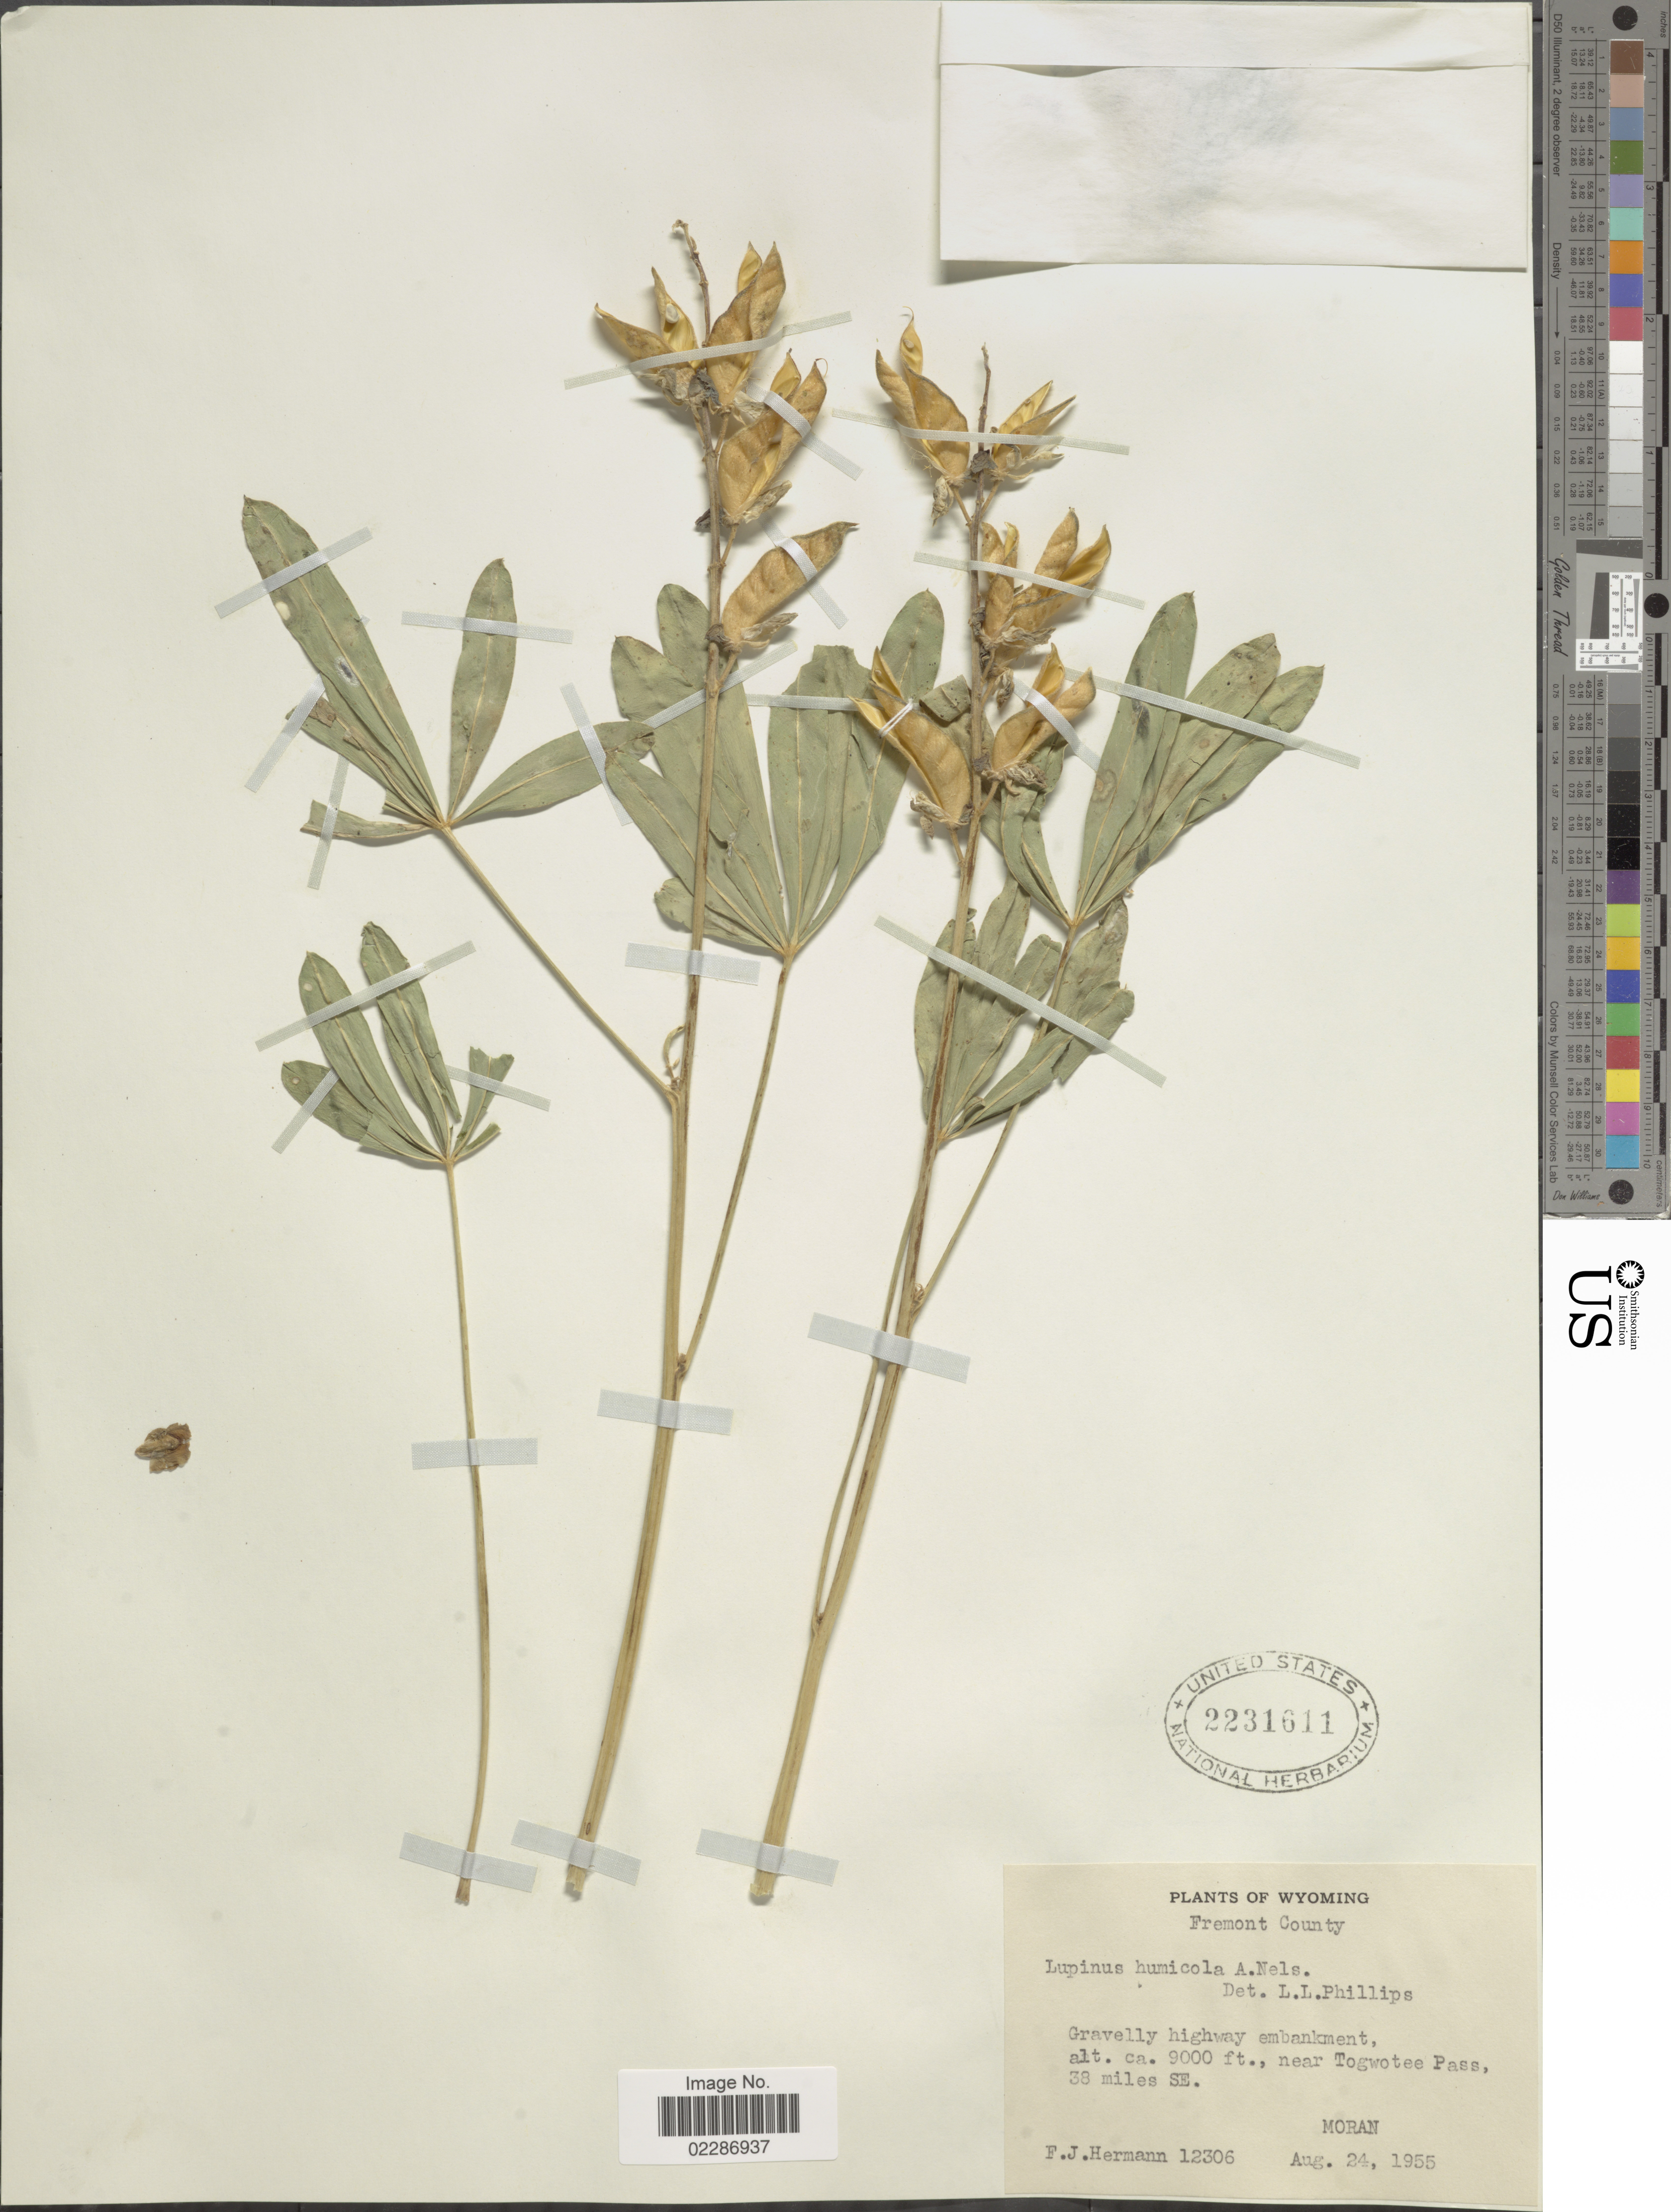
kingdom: Plantae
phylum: Tracheophyta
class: Magnoliopsida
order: Fabales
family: Fabaceae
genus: Lupinus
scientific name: Lupinus wyethii subsp. tetonensis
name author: (A. Nelson) B.J. Cox & D.B. Dunn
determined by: Strong, Mark T., (BOT), Smithsonian Institution - National Museum of Natural History (UNITED STATES)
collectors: F. J. Hermann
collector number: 12306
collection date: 1955-08-24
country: United States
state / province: Wyoming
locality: Fremont County, near Togwotee Pass, 38 miles SE.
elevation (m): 2743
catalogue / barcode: US 2231611